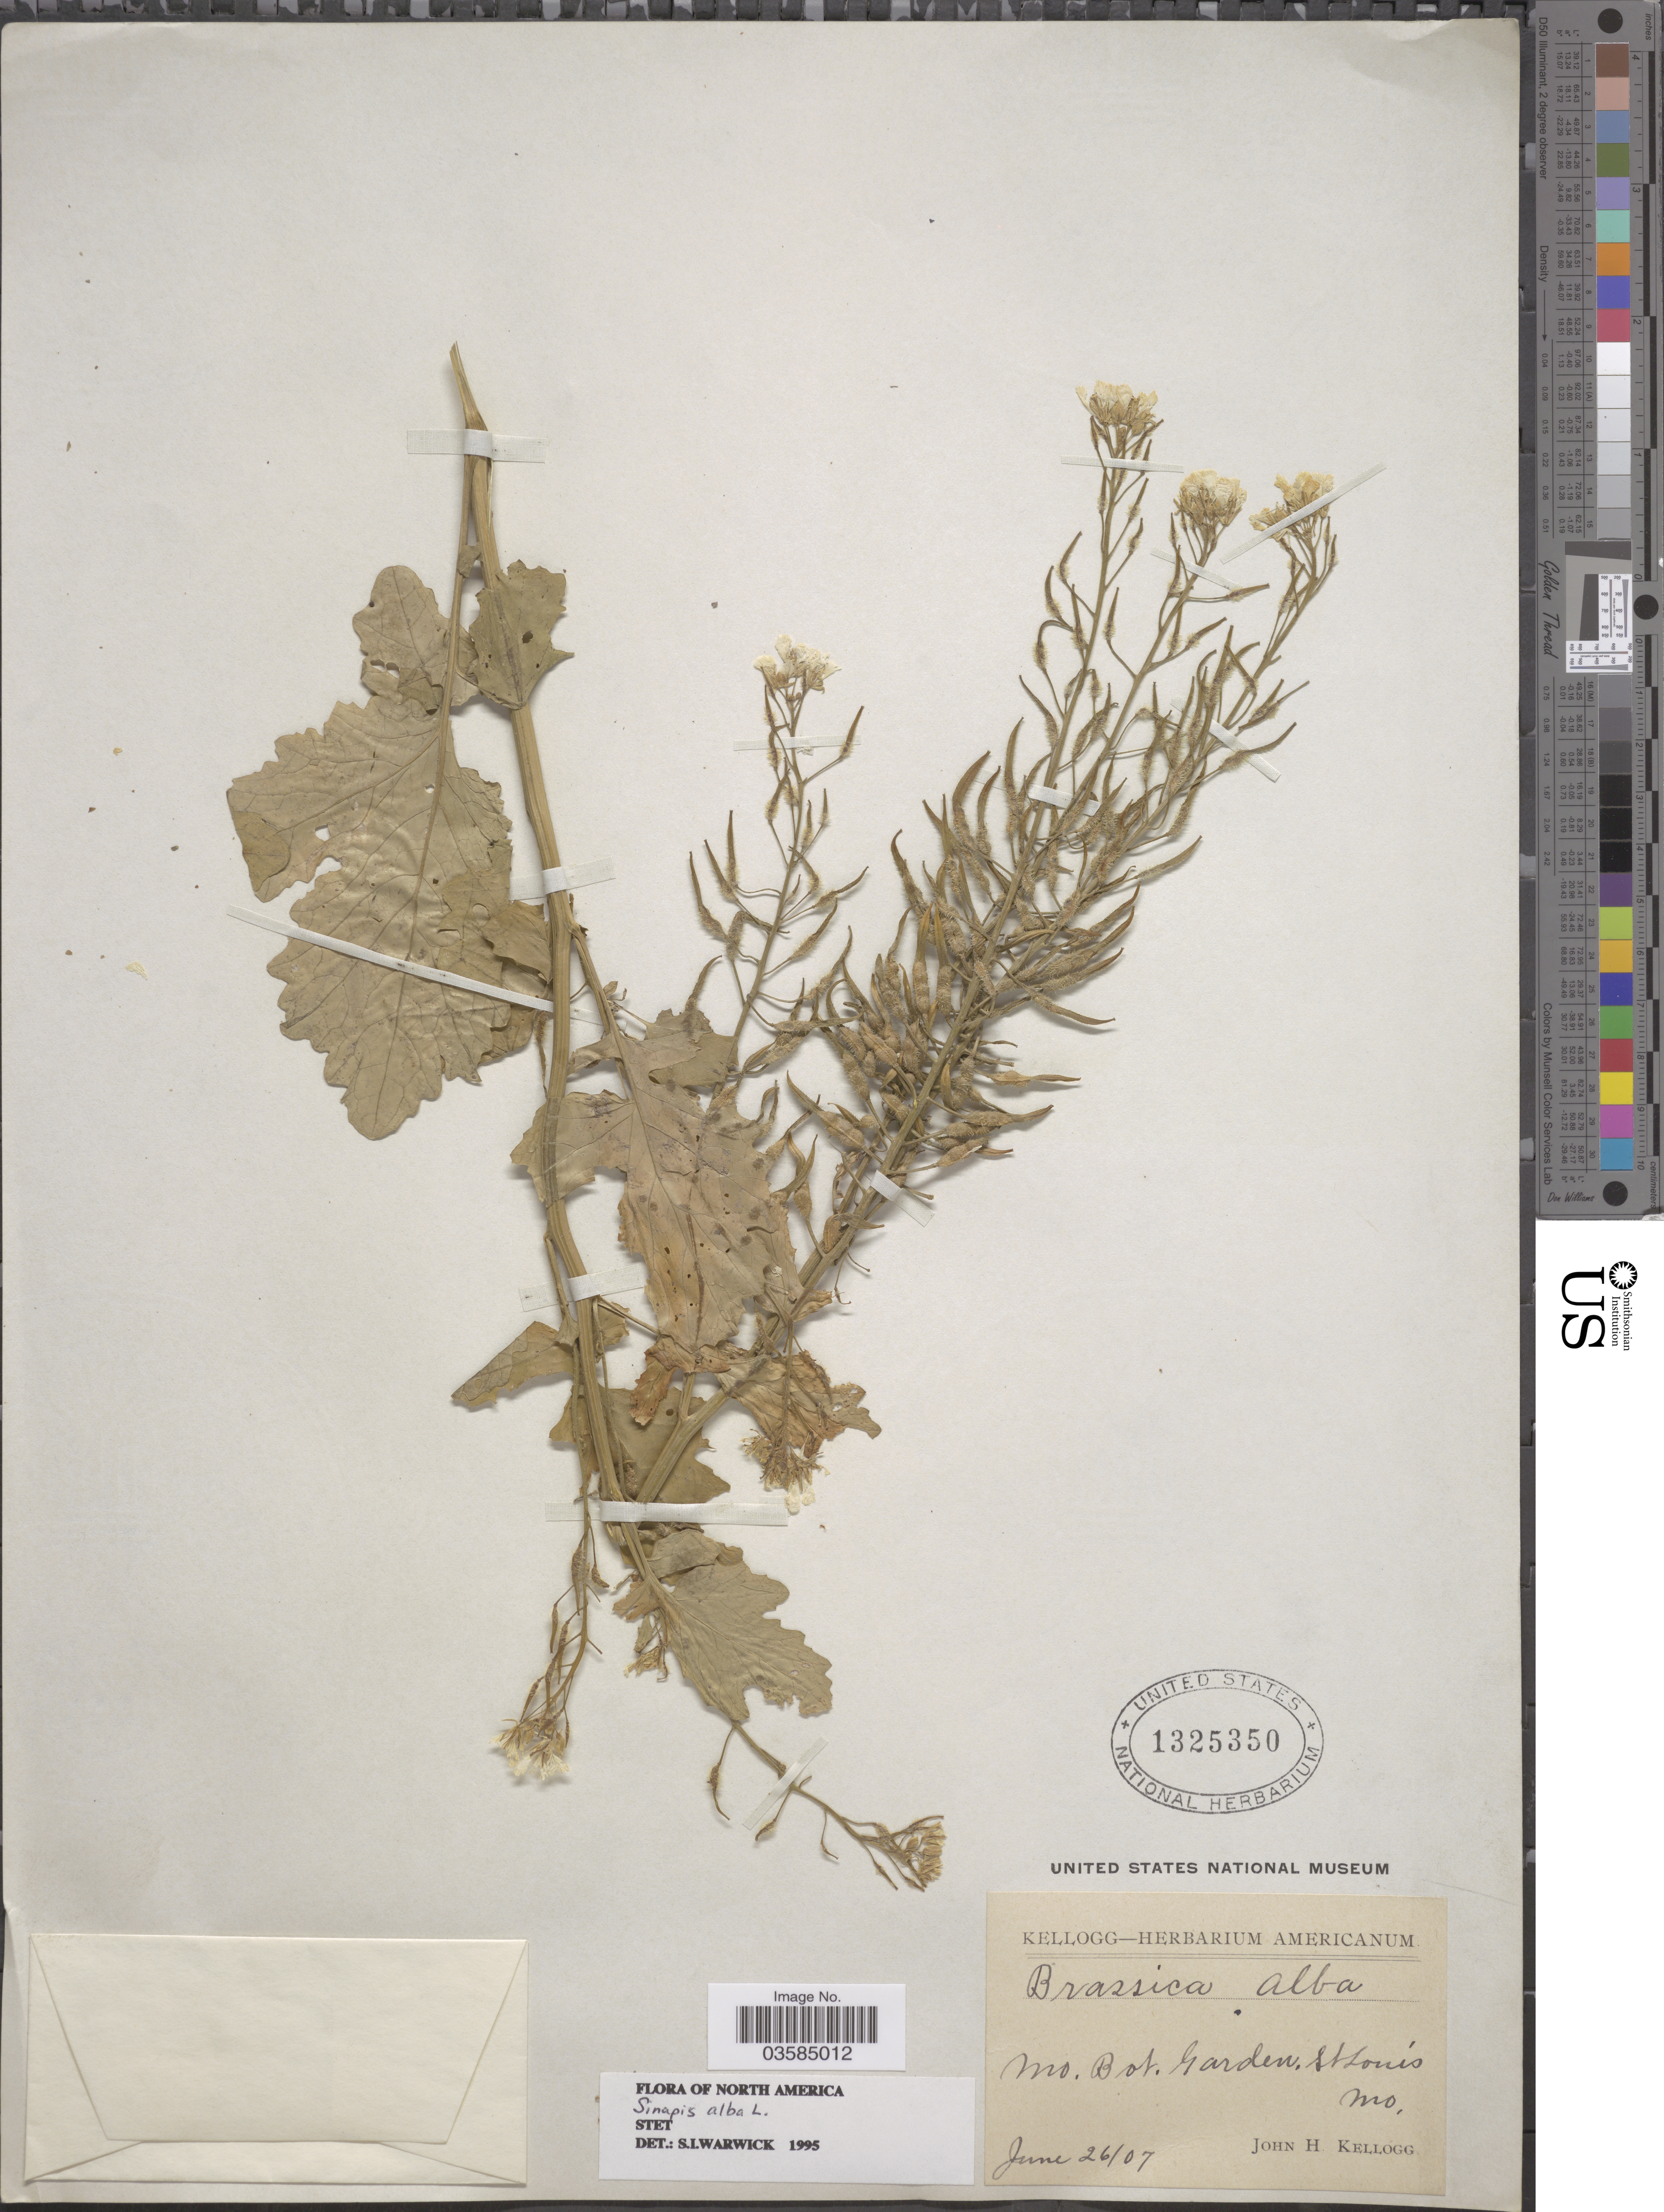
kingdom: Plantae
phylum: Tracheophyta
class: Magnoliopsida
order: Brassicales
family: Brassicaceae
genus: Brassica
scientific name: Brassica hirta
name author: Moench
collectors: J. H. Kellogg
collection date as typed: Transcribed d/m/y: 26/6/7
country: United States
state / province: Missouri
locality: Mo. Bot. Garden. St Louis.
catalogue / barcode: US 1325350